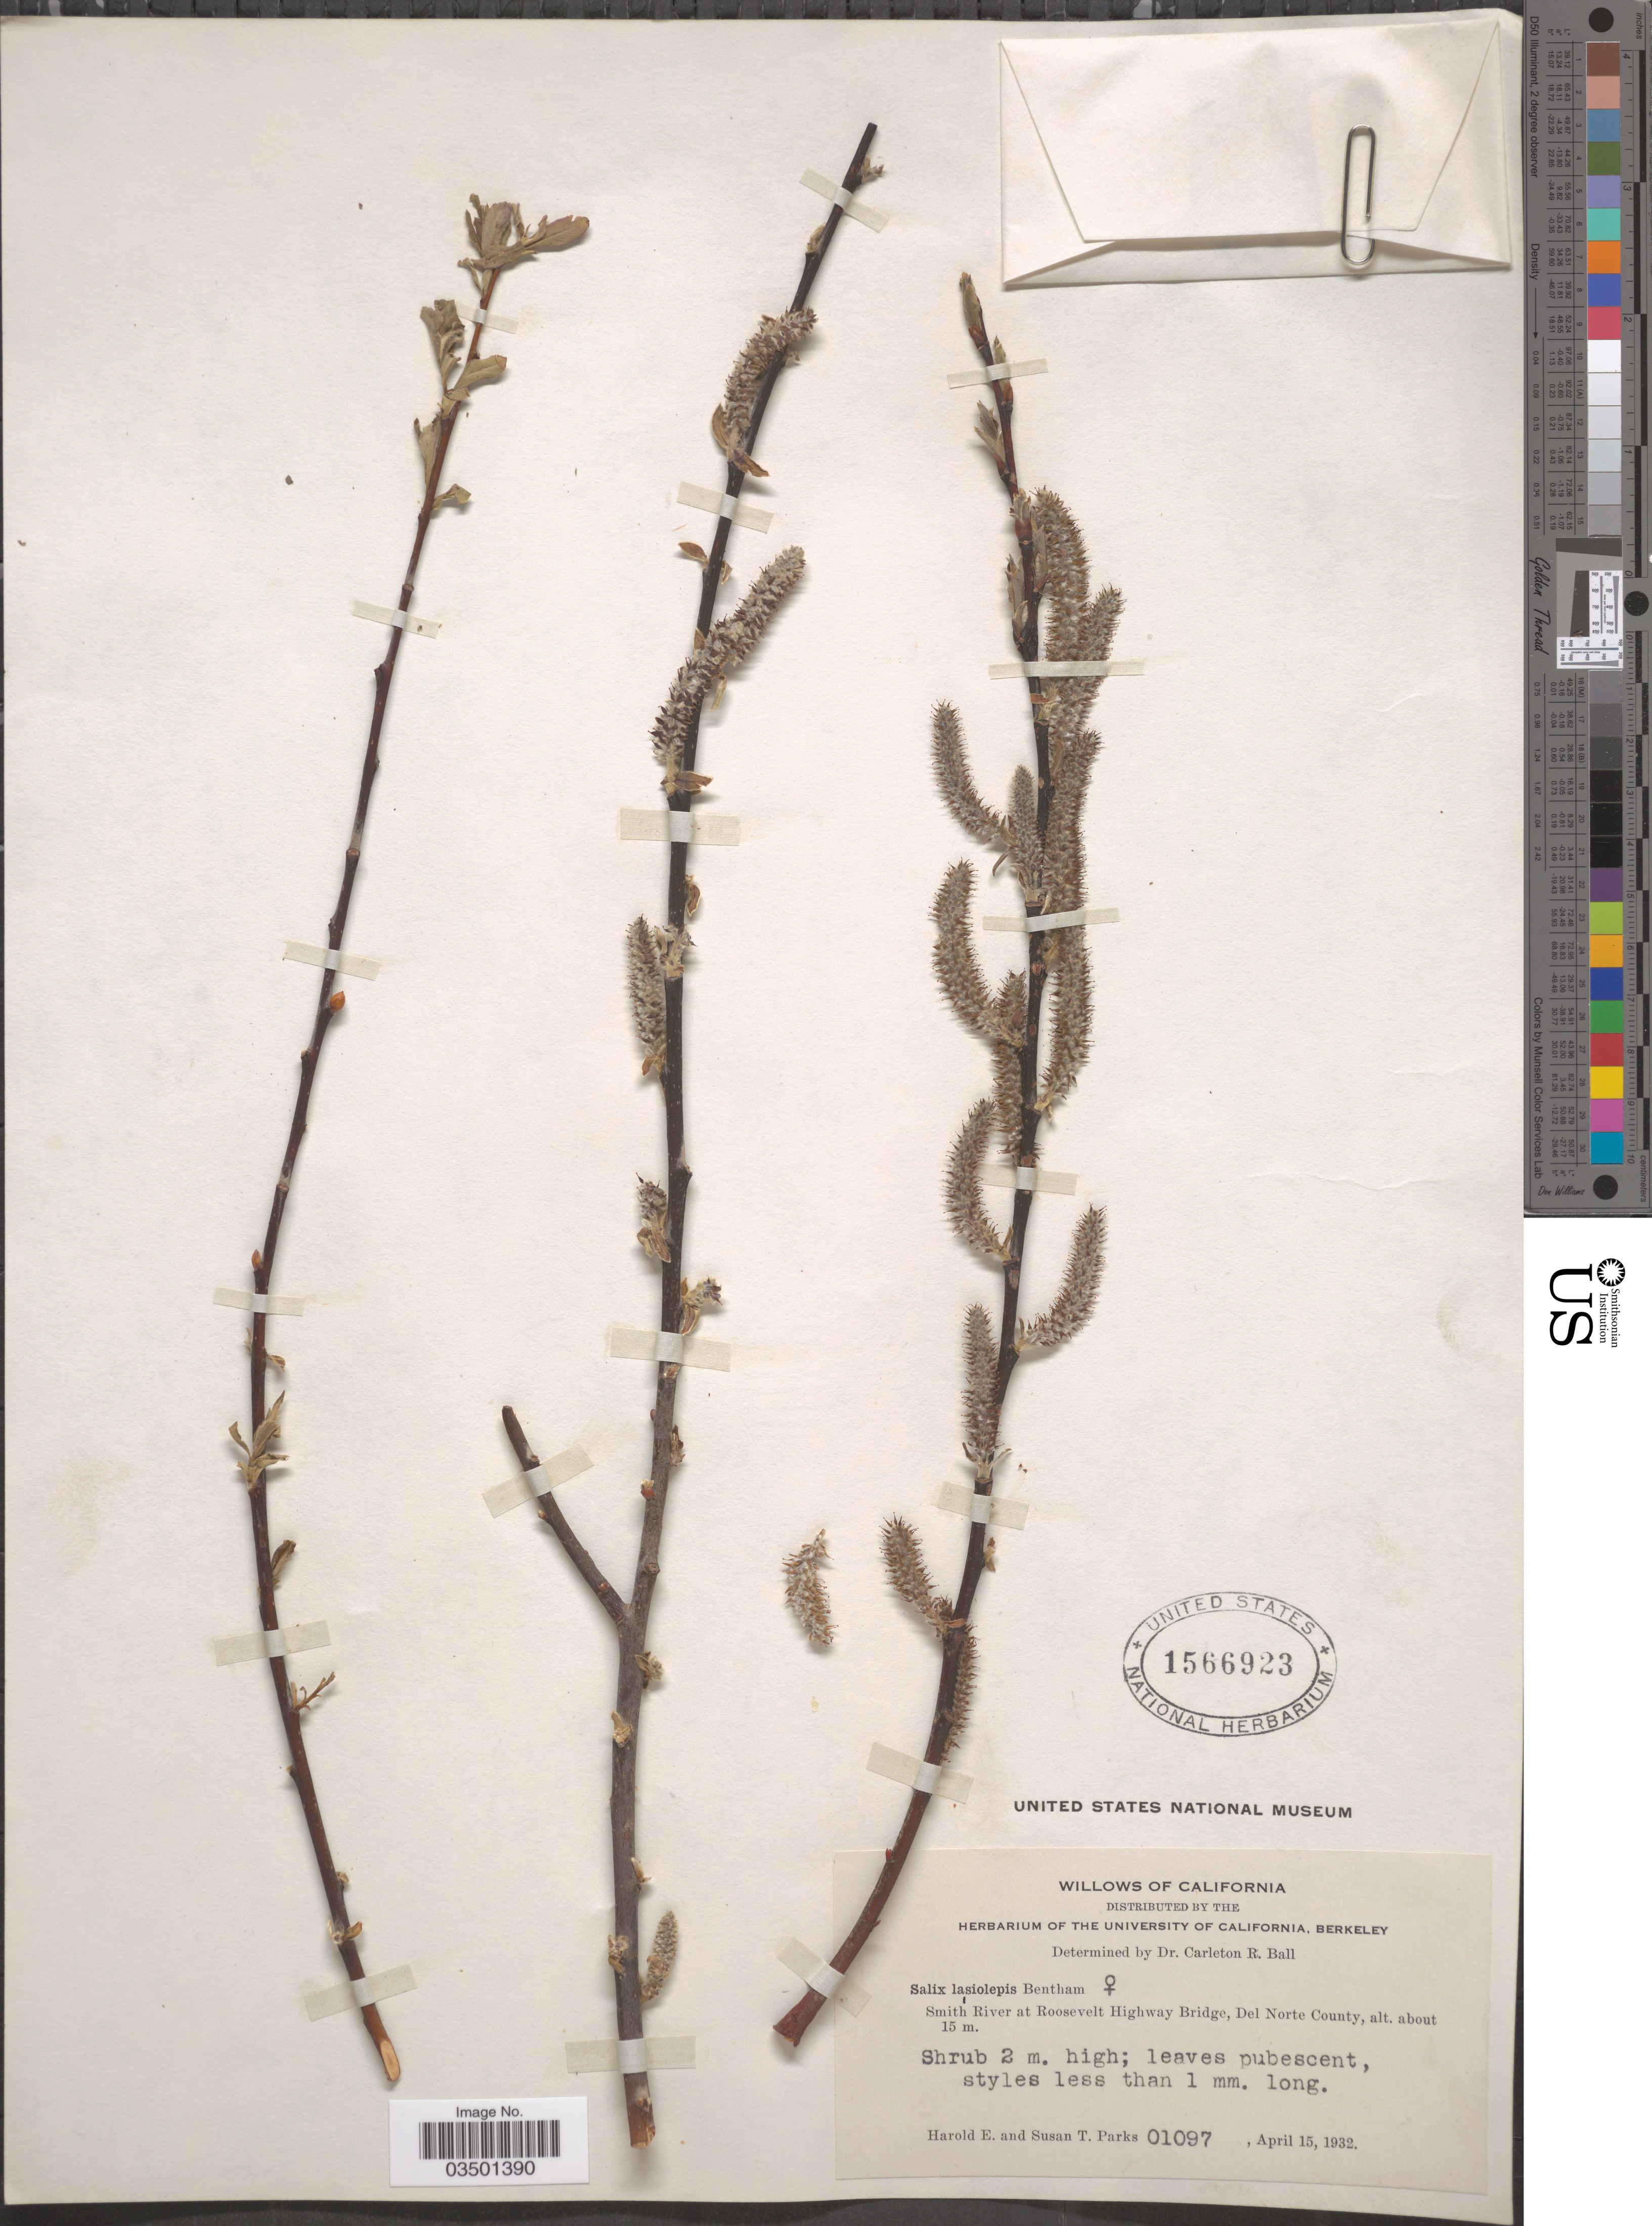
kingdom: Plantae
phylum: Tracheophyta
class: Magnoliopsida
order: Malpighiales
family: Salicaceae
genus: Salix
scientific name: Salix lasiolepis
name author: Benth.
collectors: H. E. Parks & S. Parks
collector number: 01097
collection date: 1932-04-15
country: United States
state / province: California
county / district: Del Norte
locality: Smith River at Roosevelt Highway Bridge, Del Norte County.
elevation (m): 15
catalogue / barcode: US 1566923